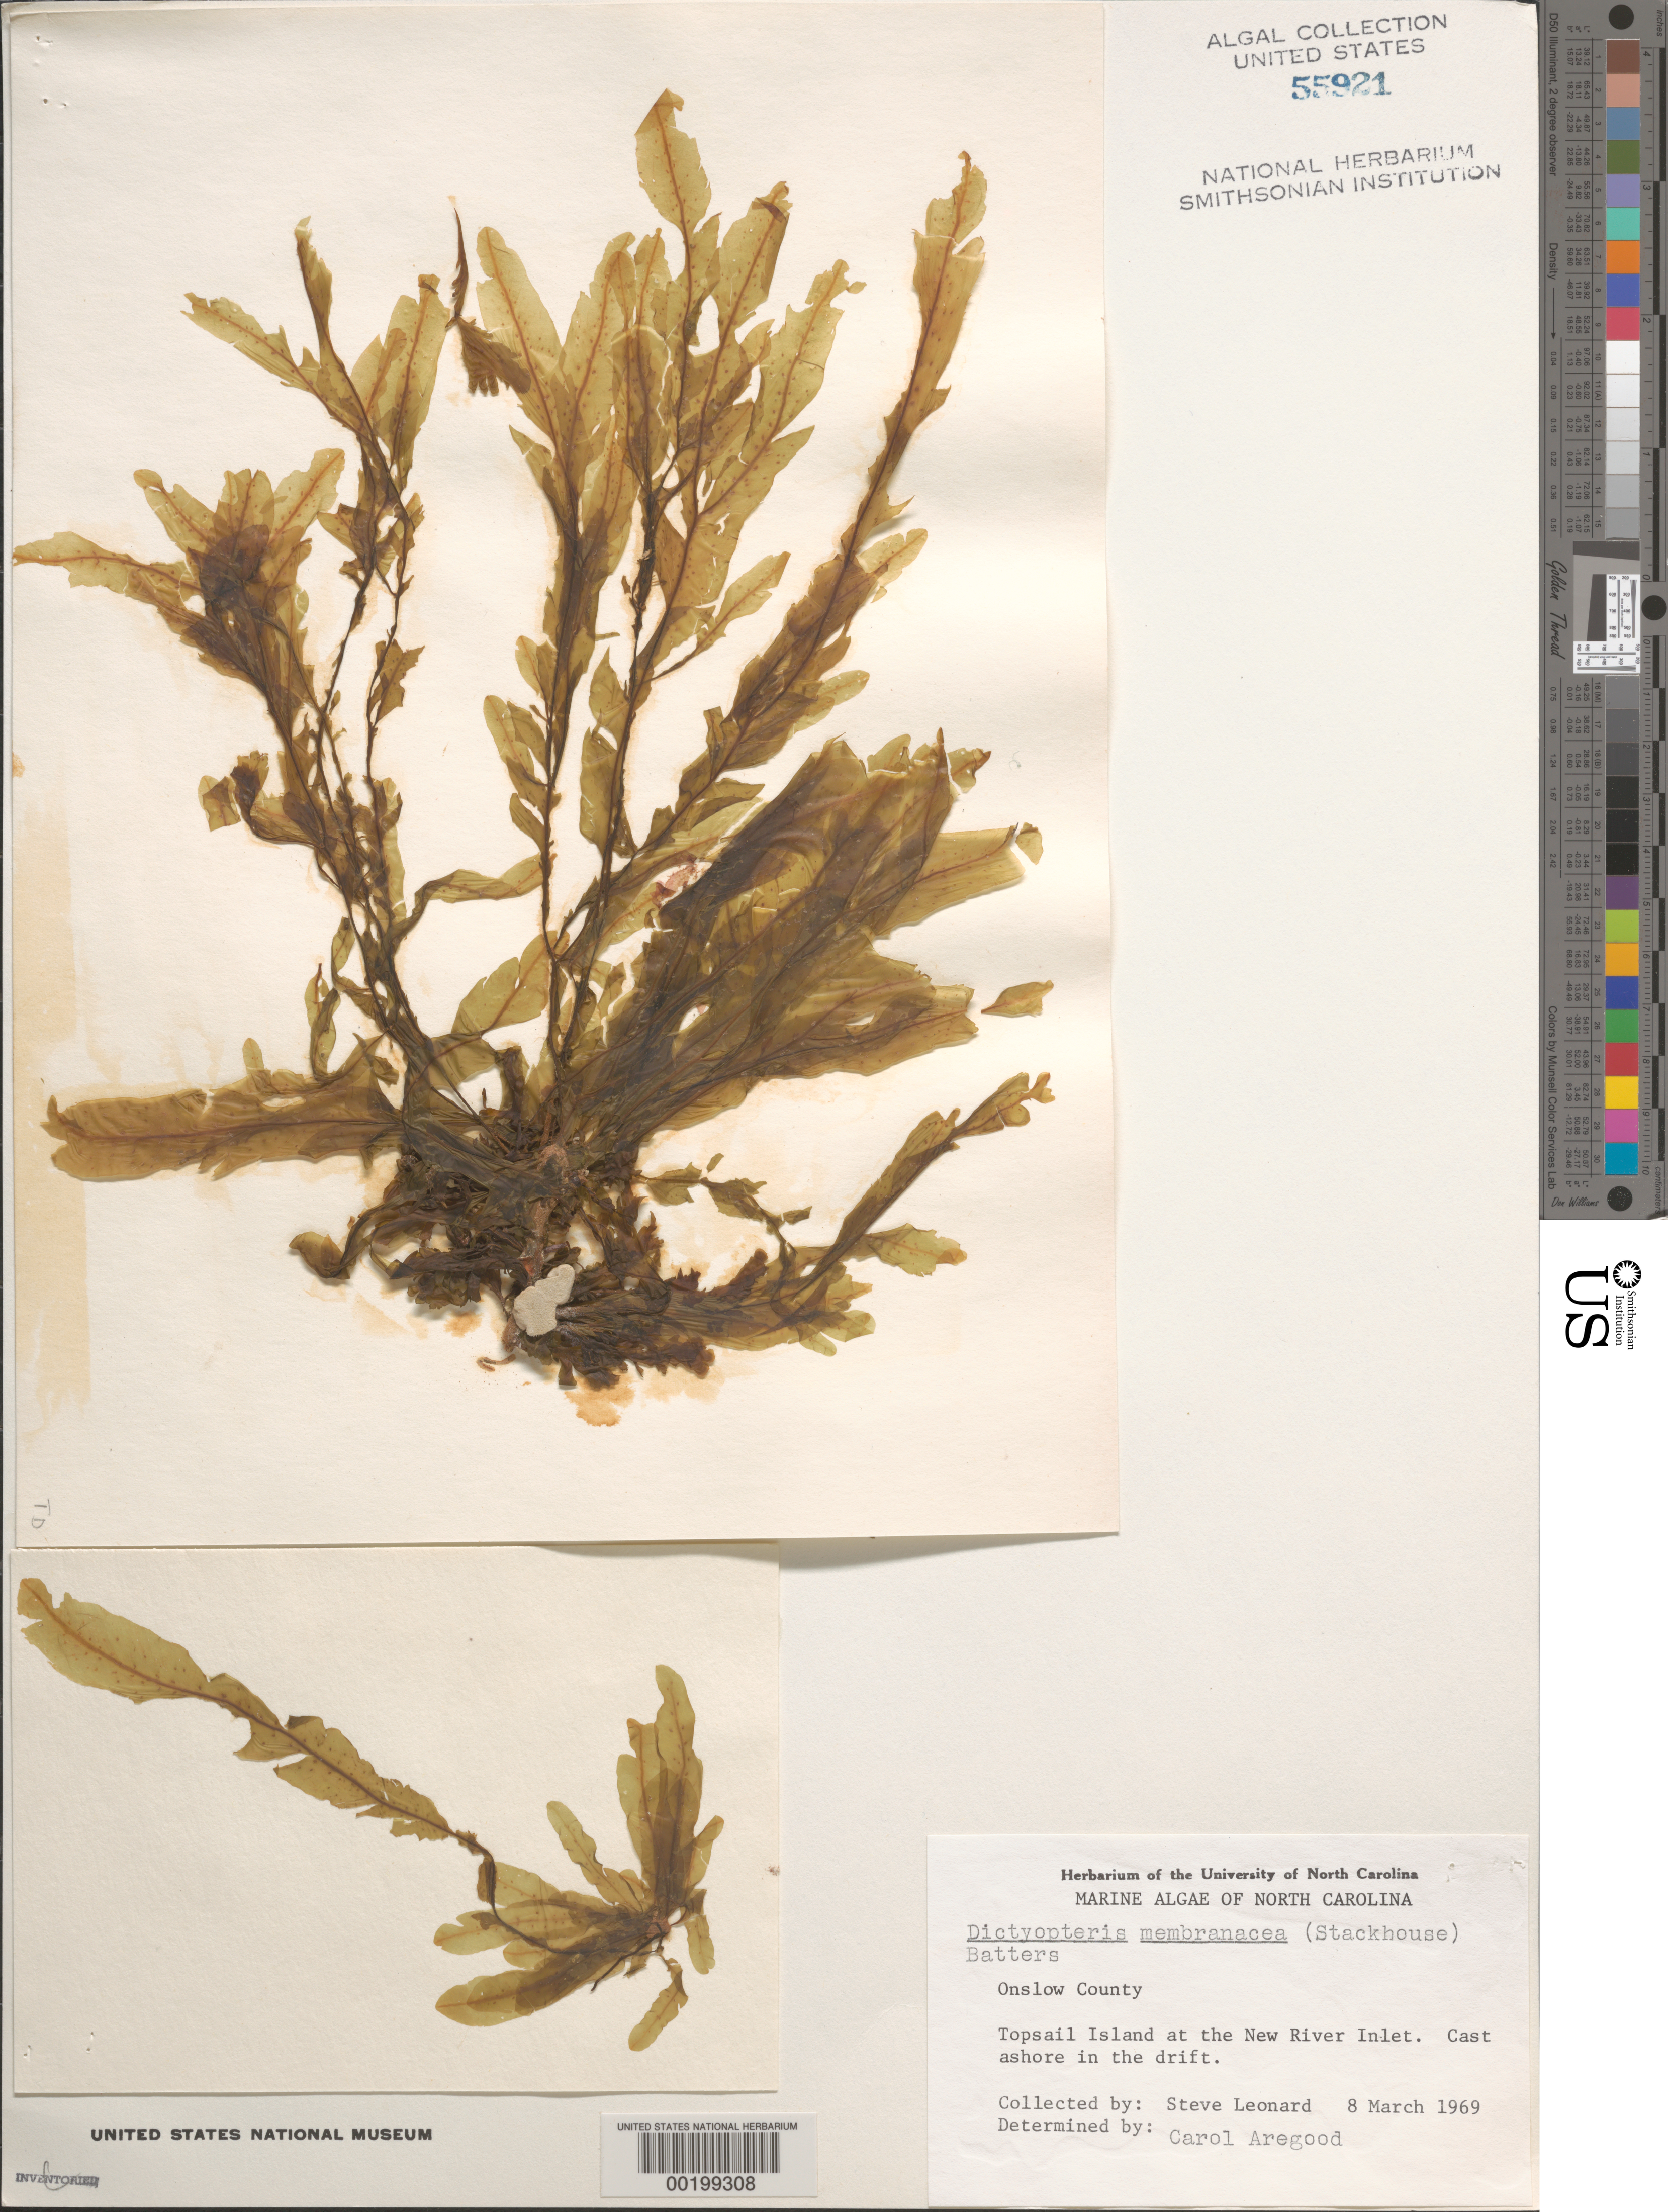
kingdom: Chromista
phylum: Ochrophyta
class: Phaeophyceae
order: Dictyotales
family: Dictyotaceae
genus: Dictyopteris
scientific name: Dictyopteris polypodioides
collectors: S. Leonard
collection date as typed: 08 Mar 1969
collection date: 1969-03-08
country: United States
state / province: North Carolina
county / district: Onslow County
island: Topsail Island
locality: New River Inlet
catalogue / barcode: US 55921